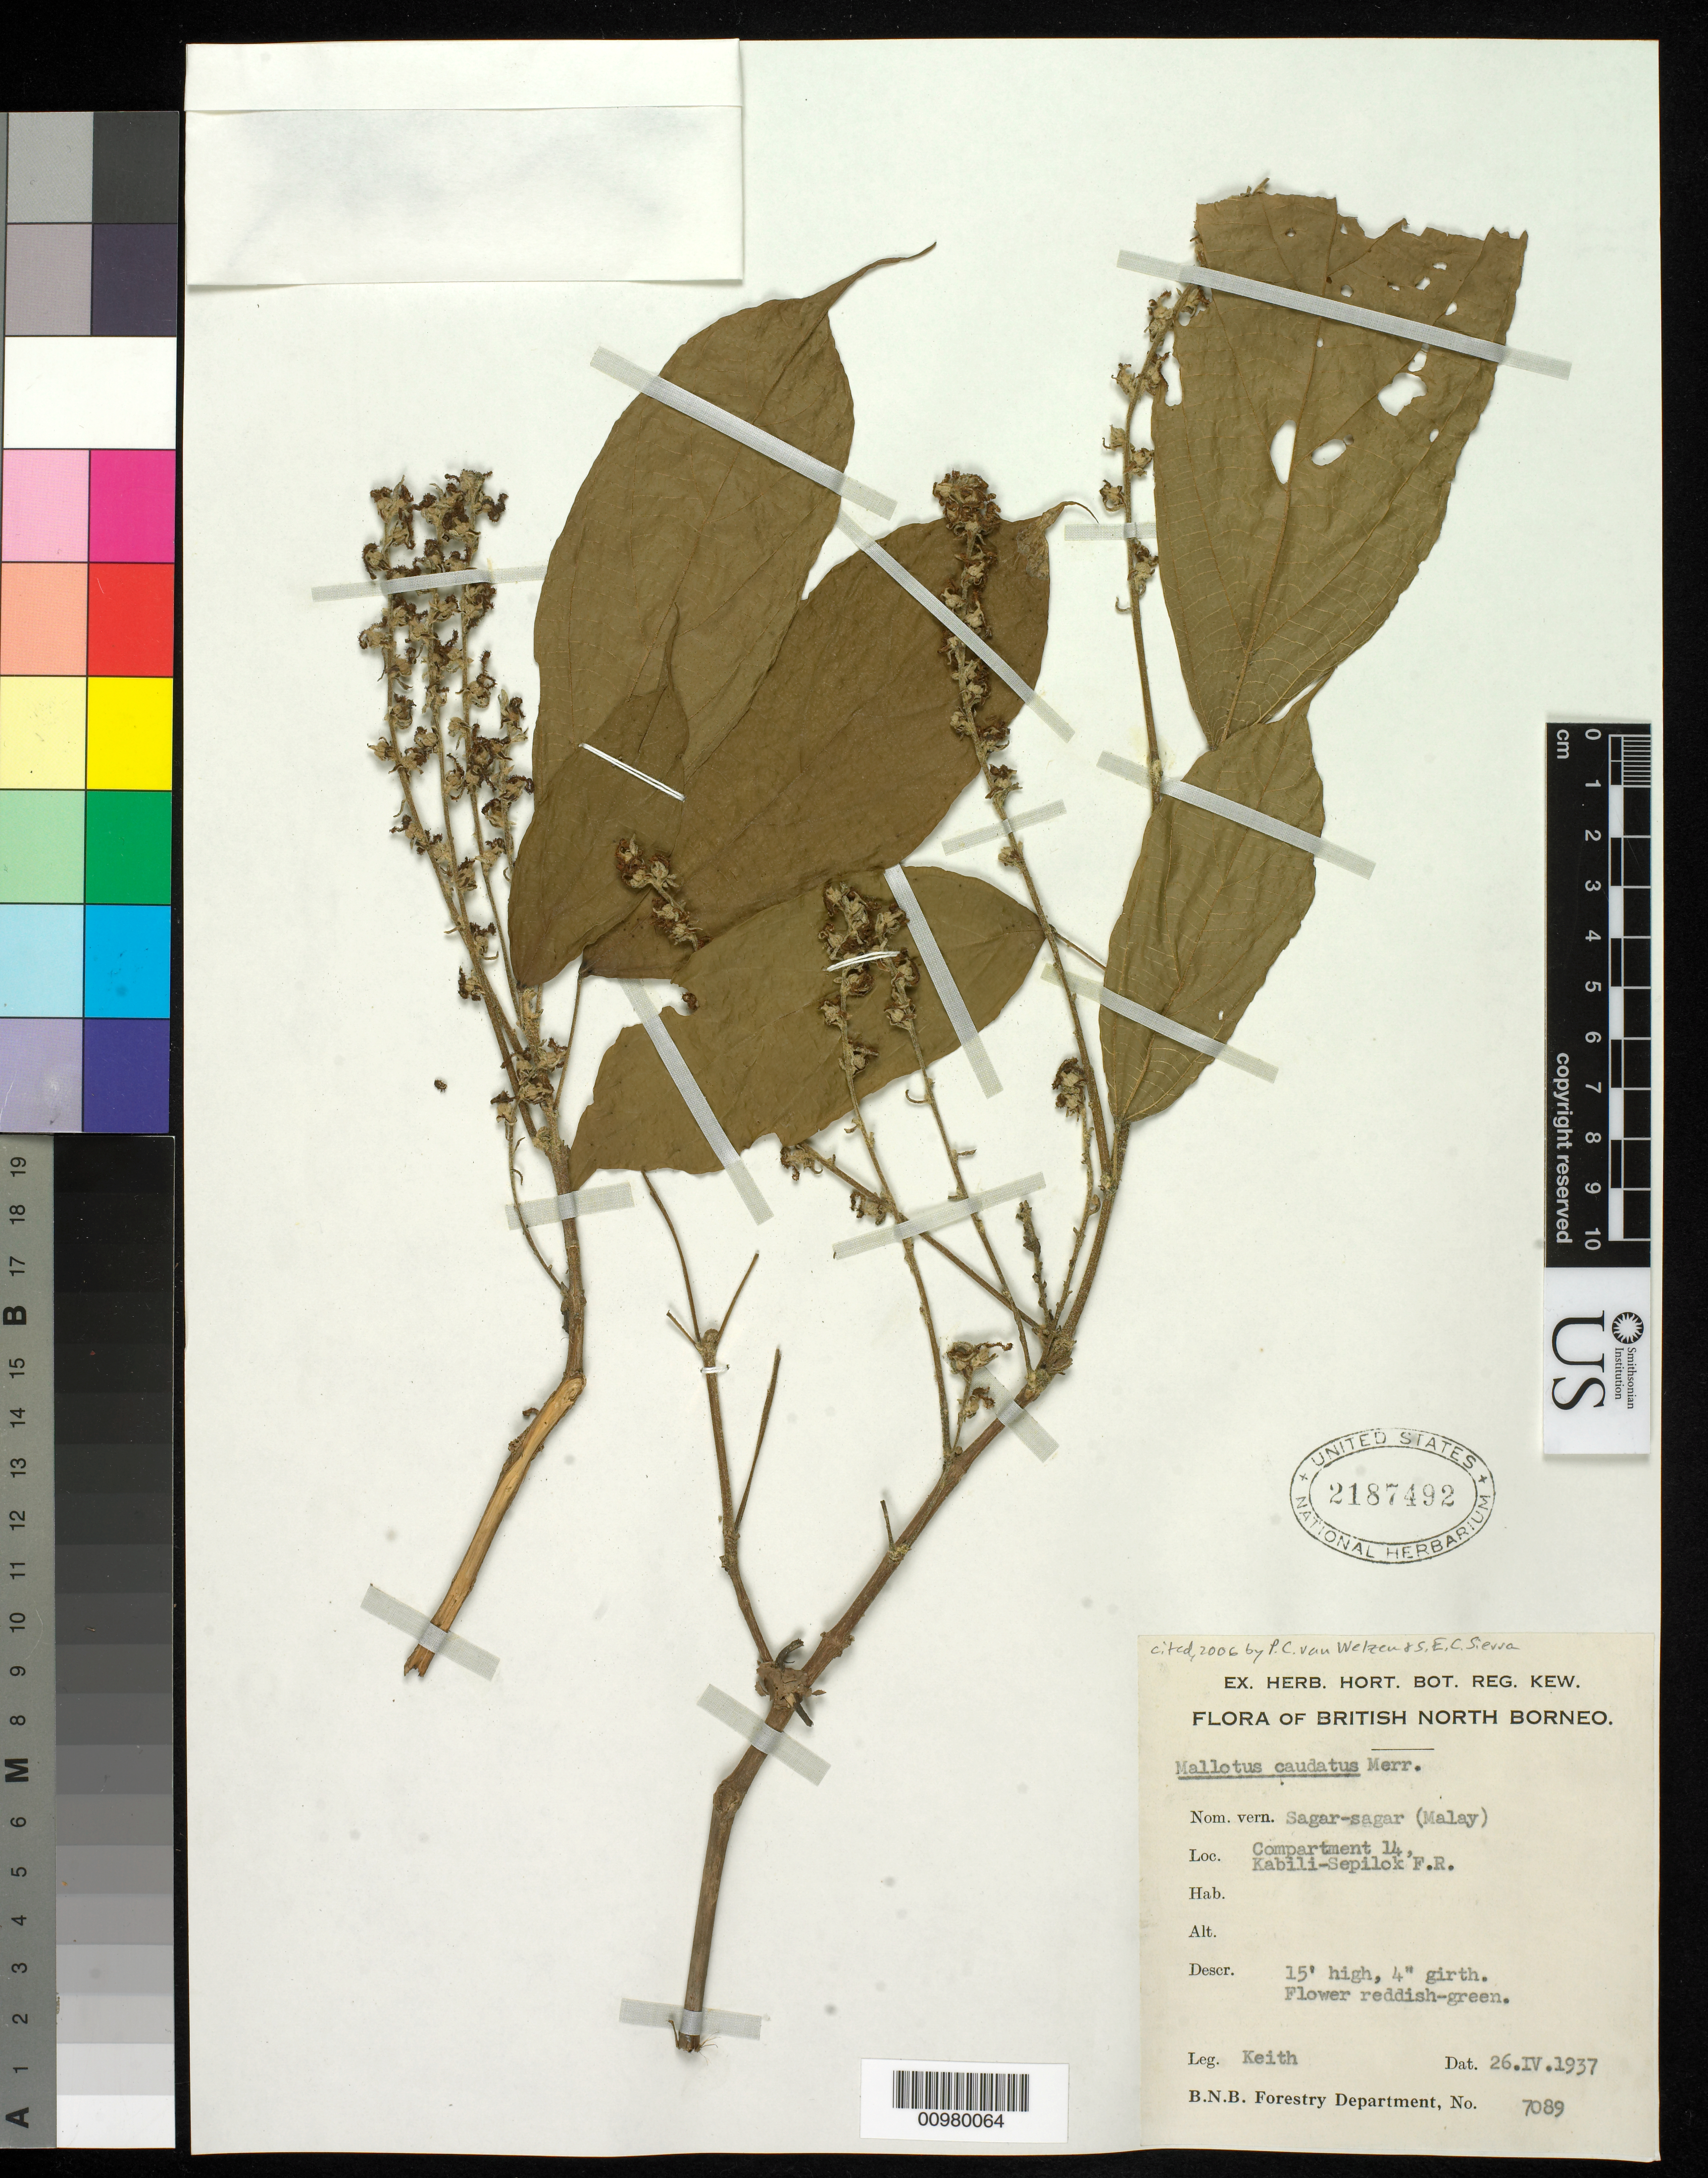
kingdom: Plantae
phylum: Tracheophyta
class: Magnoliopsida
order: Malpighiales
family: Euphorbiaceae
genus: Mallotus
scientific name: Mallotus caudatus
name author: Merr.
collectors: H. Keith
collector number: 7089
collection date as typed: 26 Apr 1937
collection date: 1937-04-26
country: Malaysia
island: Borneo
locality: Kabili-Sepilok F.R.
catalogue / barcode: US 2187492